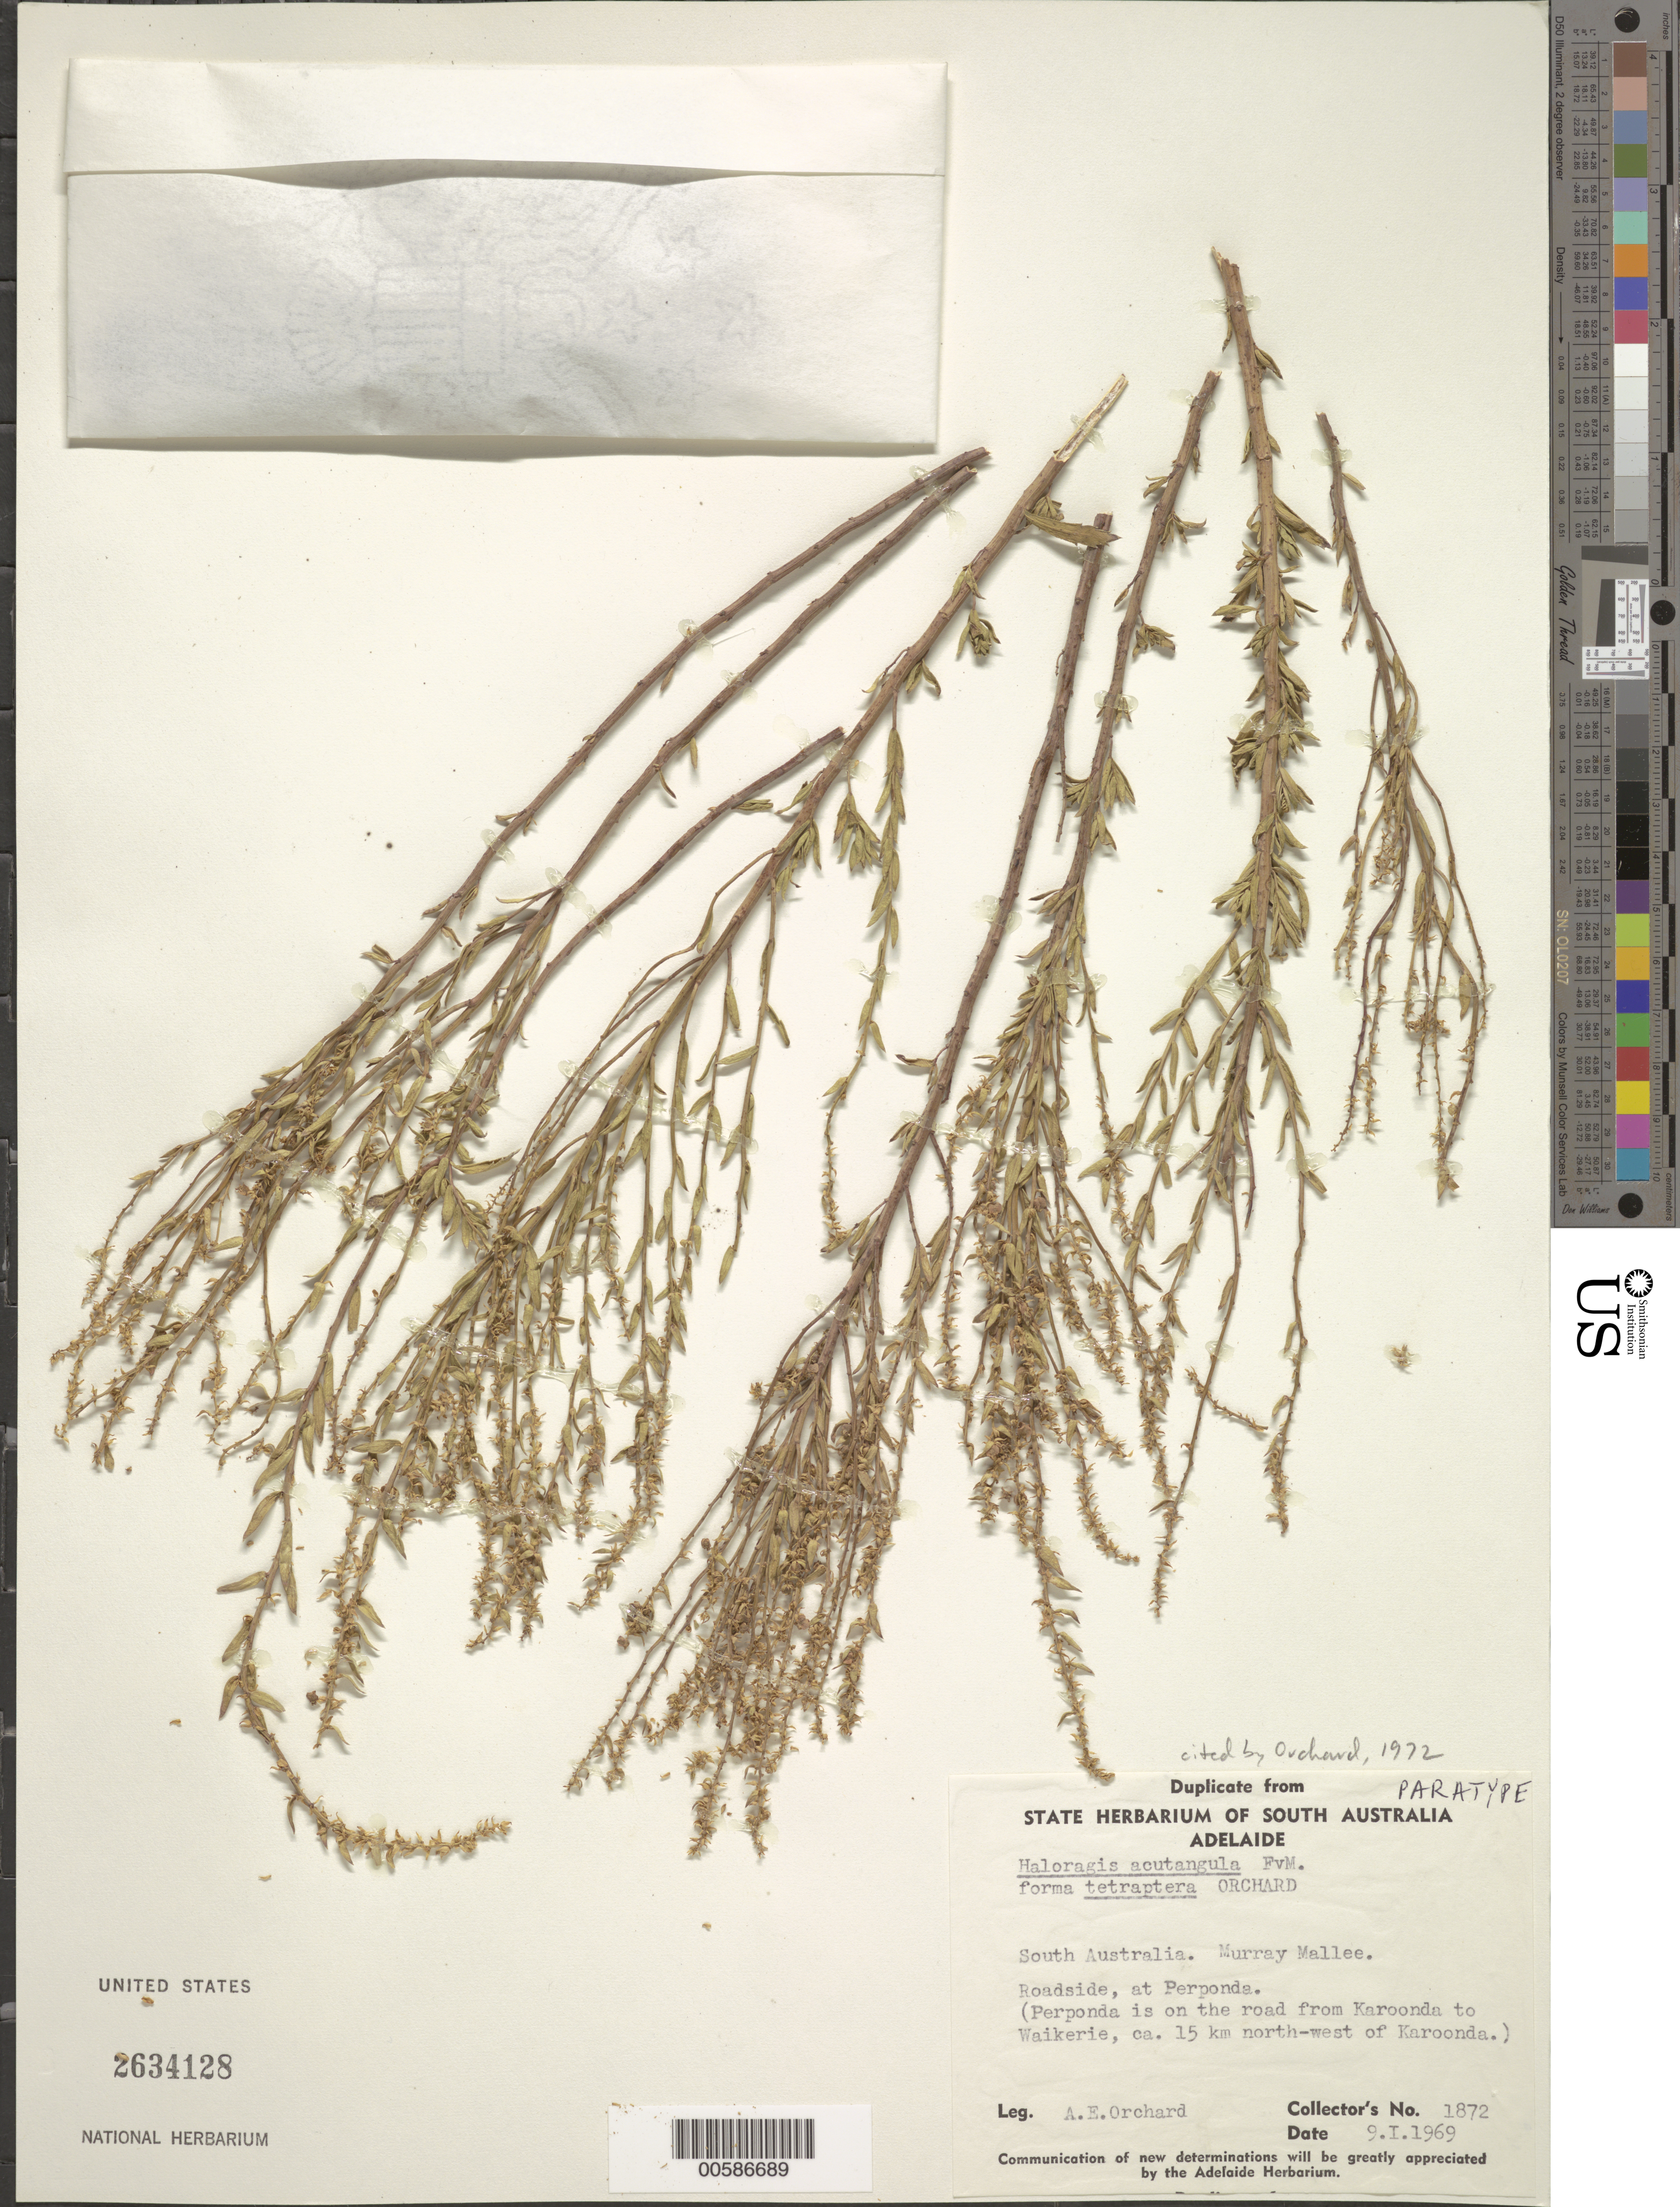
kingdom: Plantae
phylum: Tracheophyta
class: Magnoliopsida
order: Saxifragales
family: Haloragaceae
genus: Haloragis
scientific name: Haloragis acutangula f. tetraptera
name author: Orchard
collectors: A. E. Orchard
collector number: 1872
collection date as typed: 09 Jan 1969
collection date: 1969-01-09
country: Australia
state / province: South Australia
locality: Murray Mallee, Perponda from Karoonda to Waikerie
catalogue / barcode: US 2634128